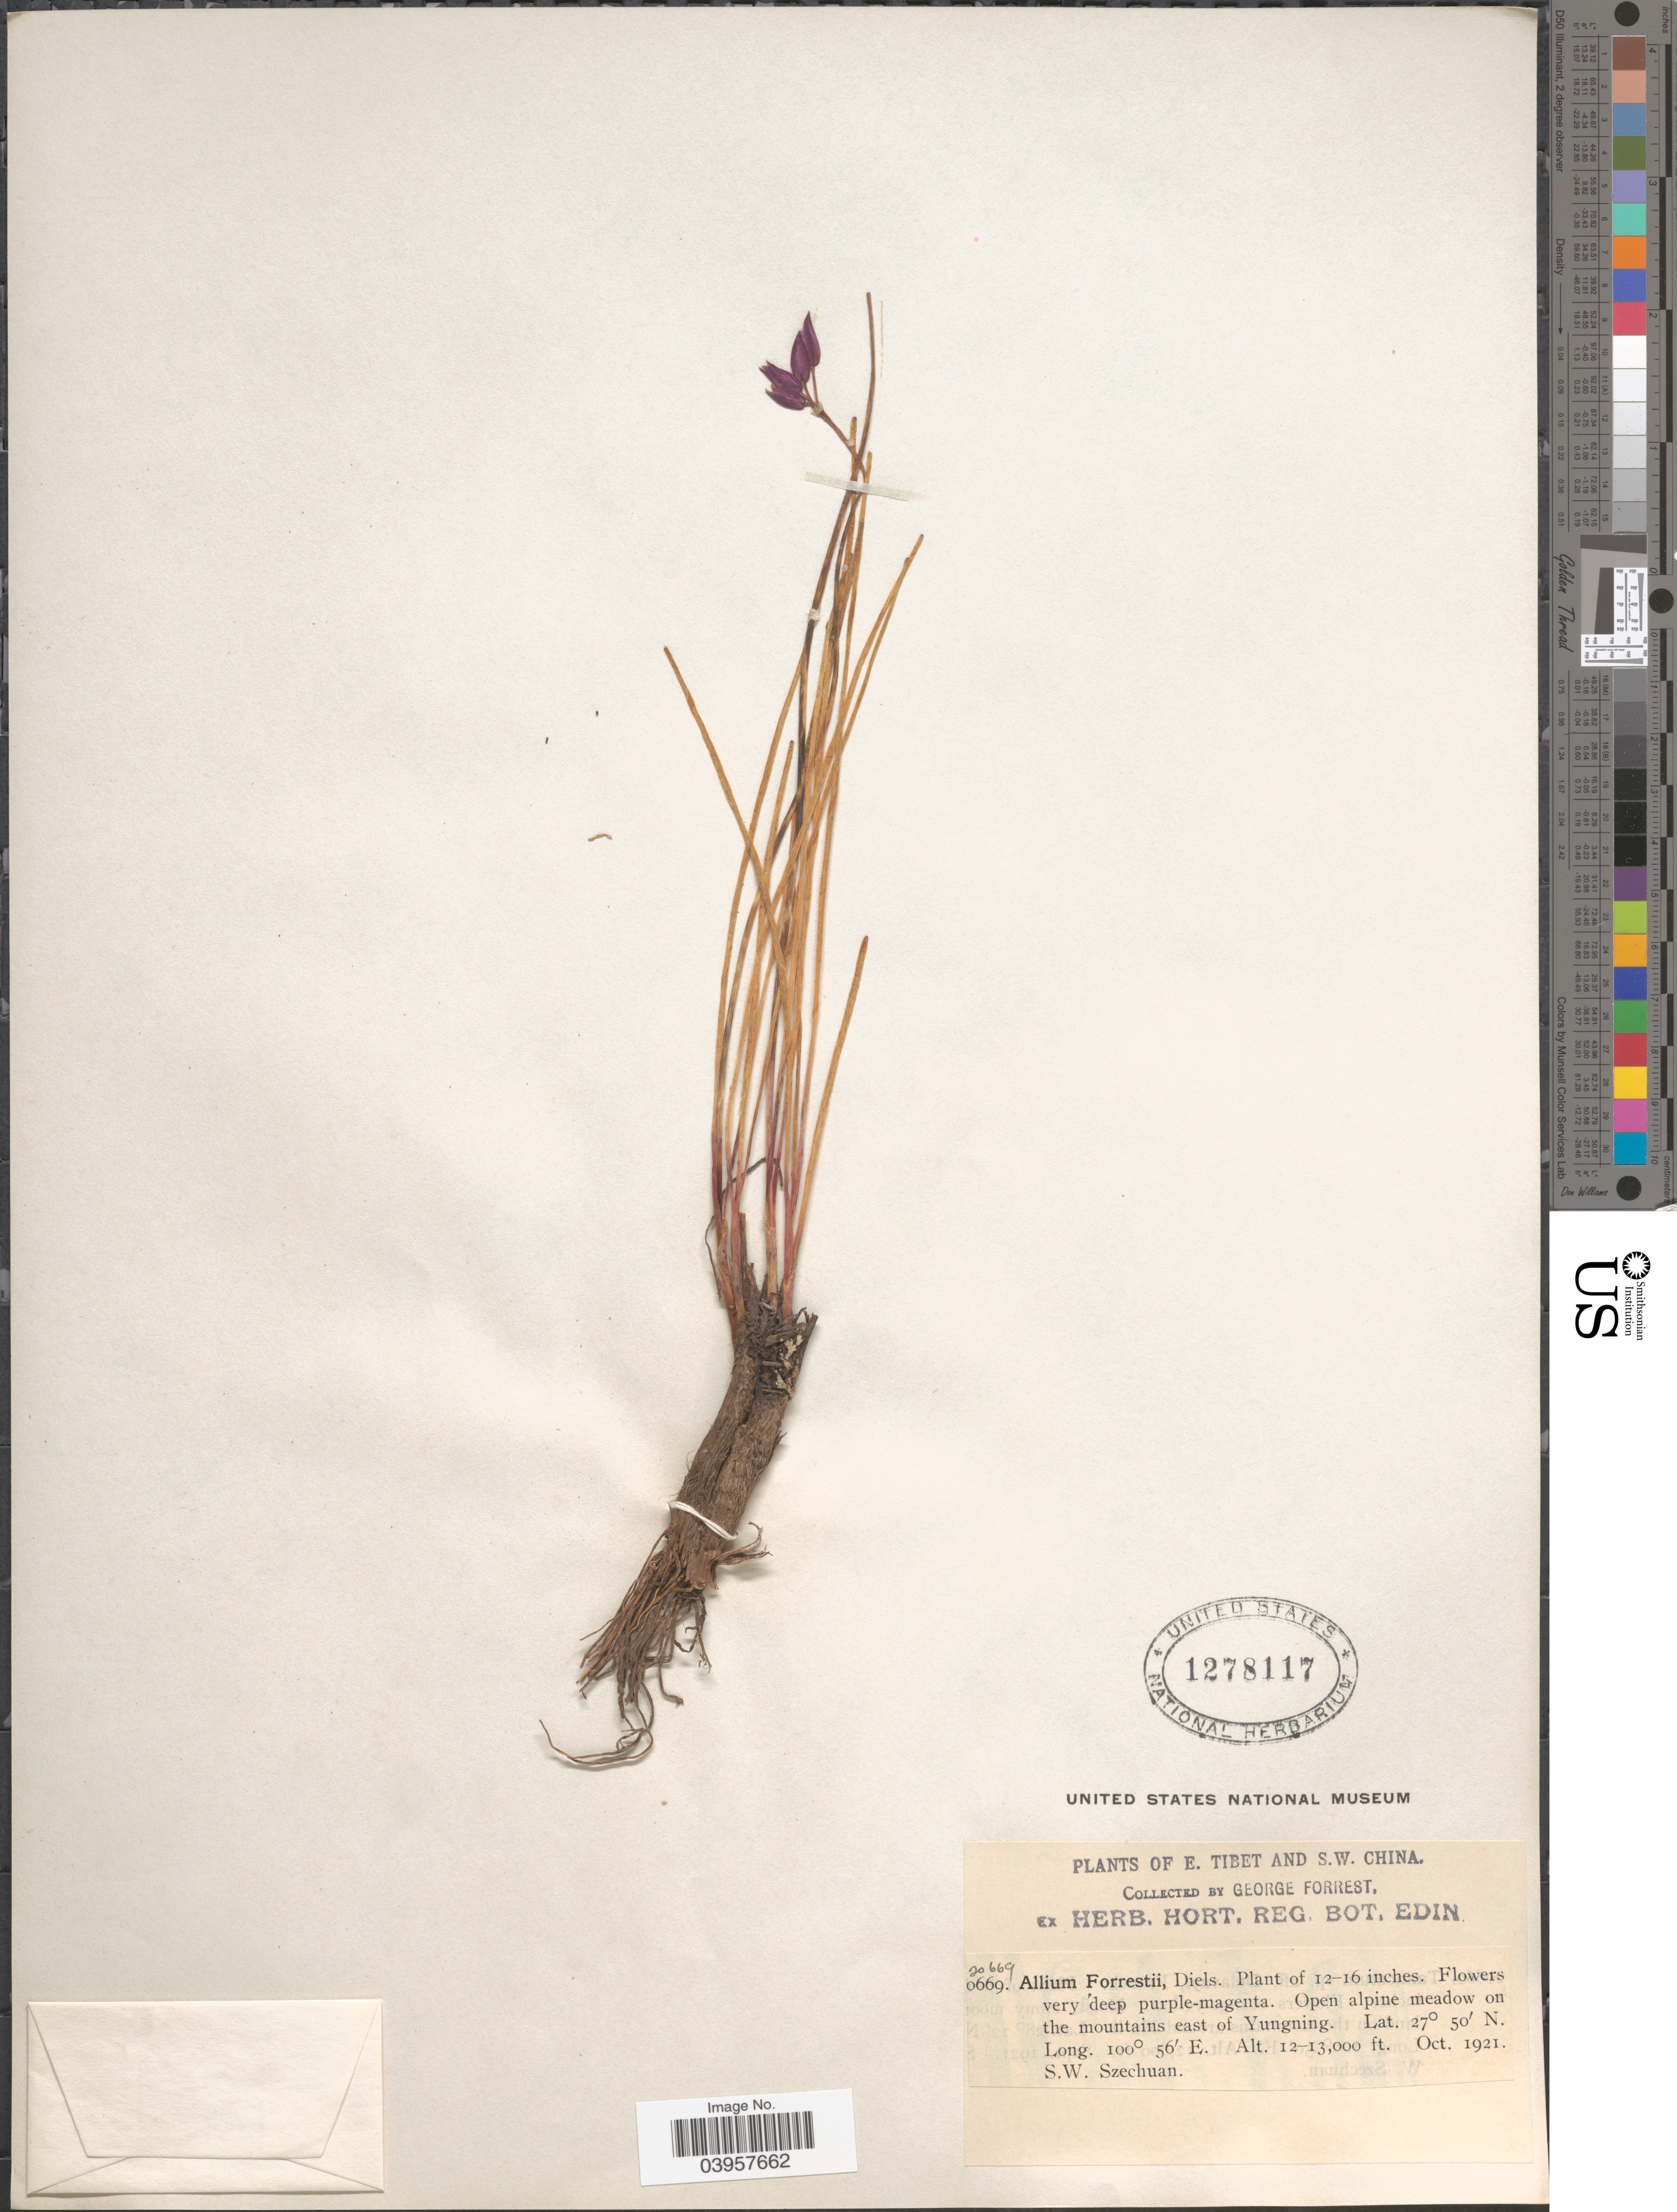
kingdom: Plantae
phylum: Tracheophyta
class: Liliopsida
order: Asparagales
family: Amaryllidaceae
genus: Allium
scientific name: Allium forrestii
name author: Diels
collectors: G. Forrest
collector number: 0669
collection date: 1921-10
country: China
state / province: Sichuan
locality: S.W. China. Open alpine meadow on the mountains east of Yungning. S.W. Szechuan.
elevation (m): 3658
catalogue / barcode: US 1278117